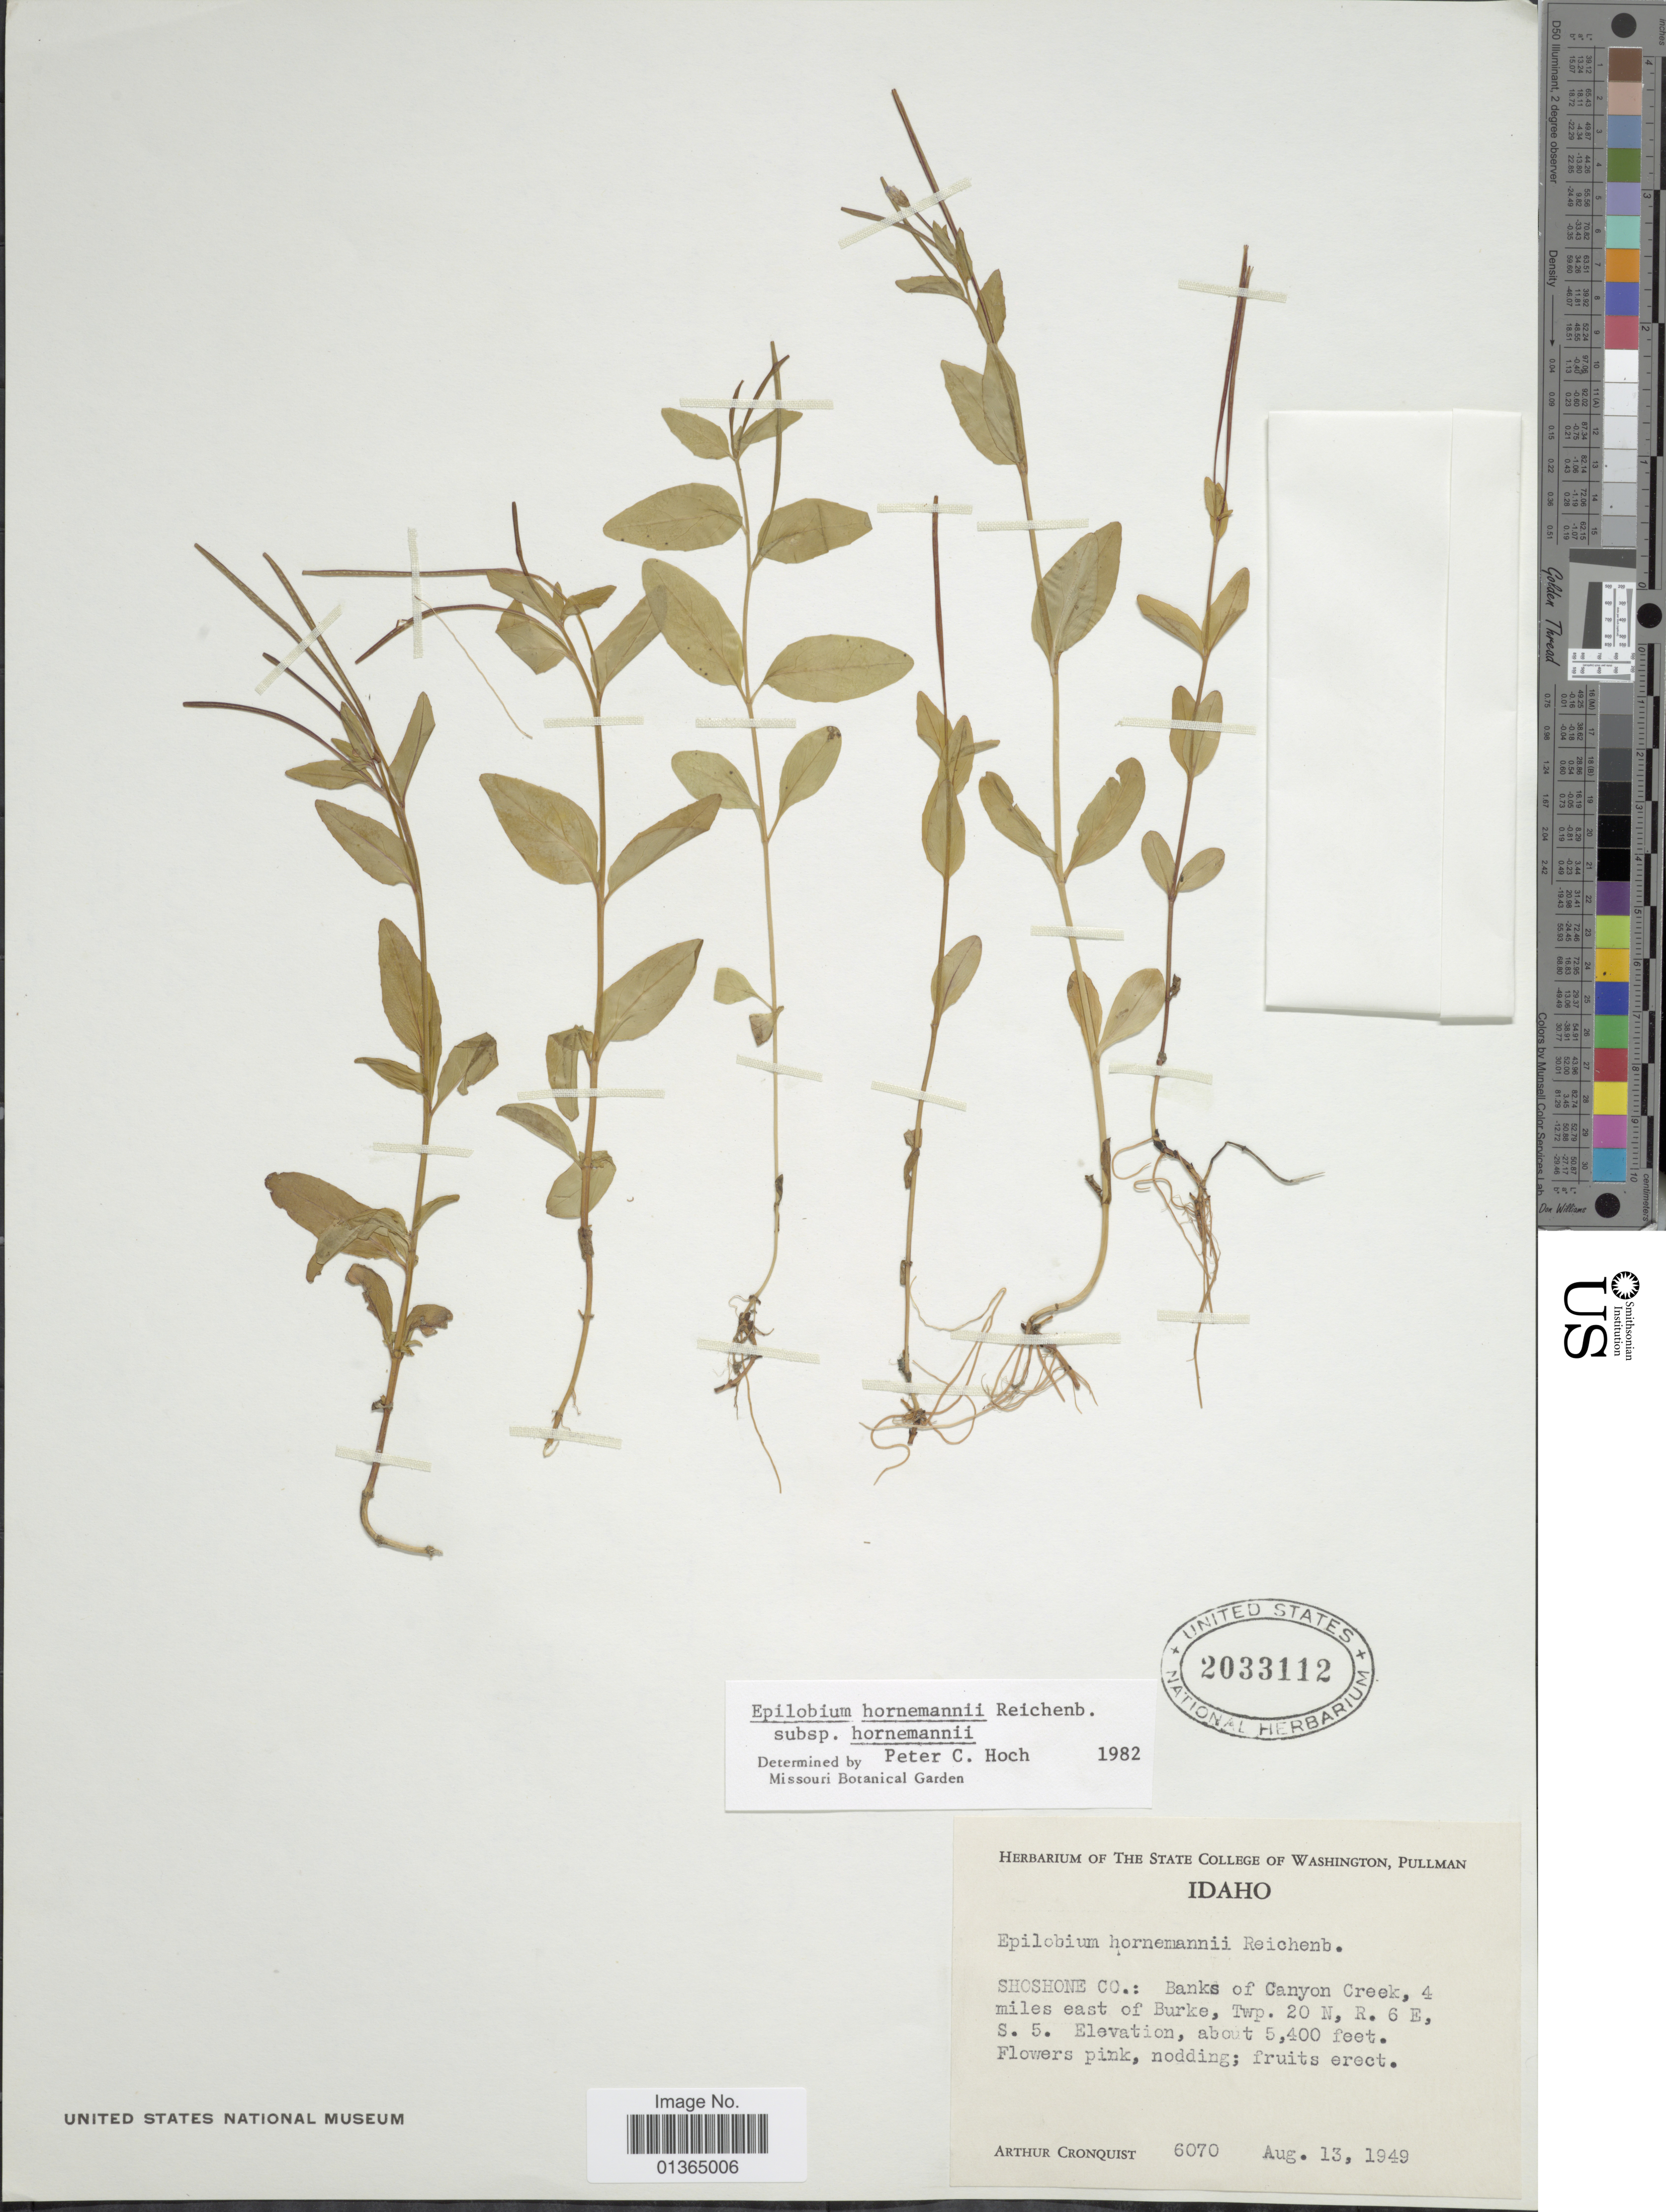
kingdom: Plantae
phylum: Tracheophyta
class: Magnoliopsida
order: Myrtales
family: Onagraceae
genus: Epilobium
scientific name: Epilobium hornemannii subsp. hornemannii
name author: Rchb.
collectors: A. J. Cronquist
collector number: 6070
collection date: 1949-08-13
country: United States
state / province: Idaho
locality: Shoshone Co.: Banks of Canyon Creek, 4 miles east of Burke, Twp. 20 N, R. 6 E, S. 5.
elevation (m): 1646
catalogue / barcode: US 2033112